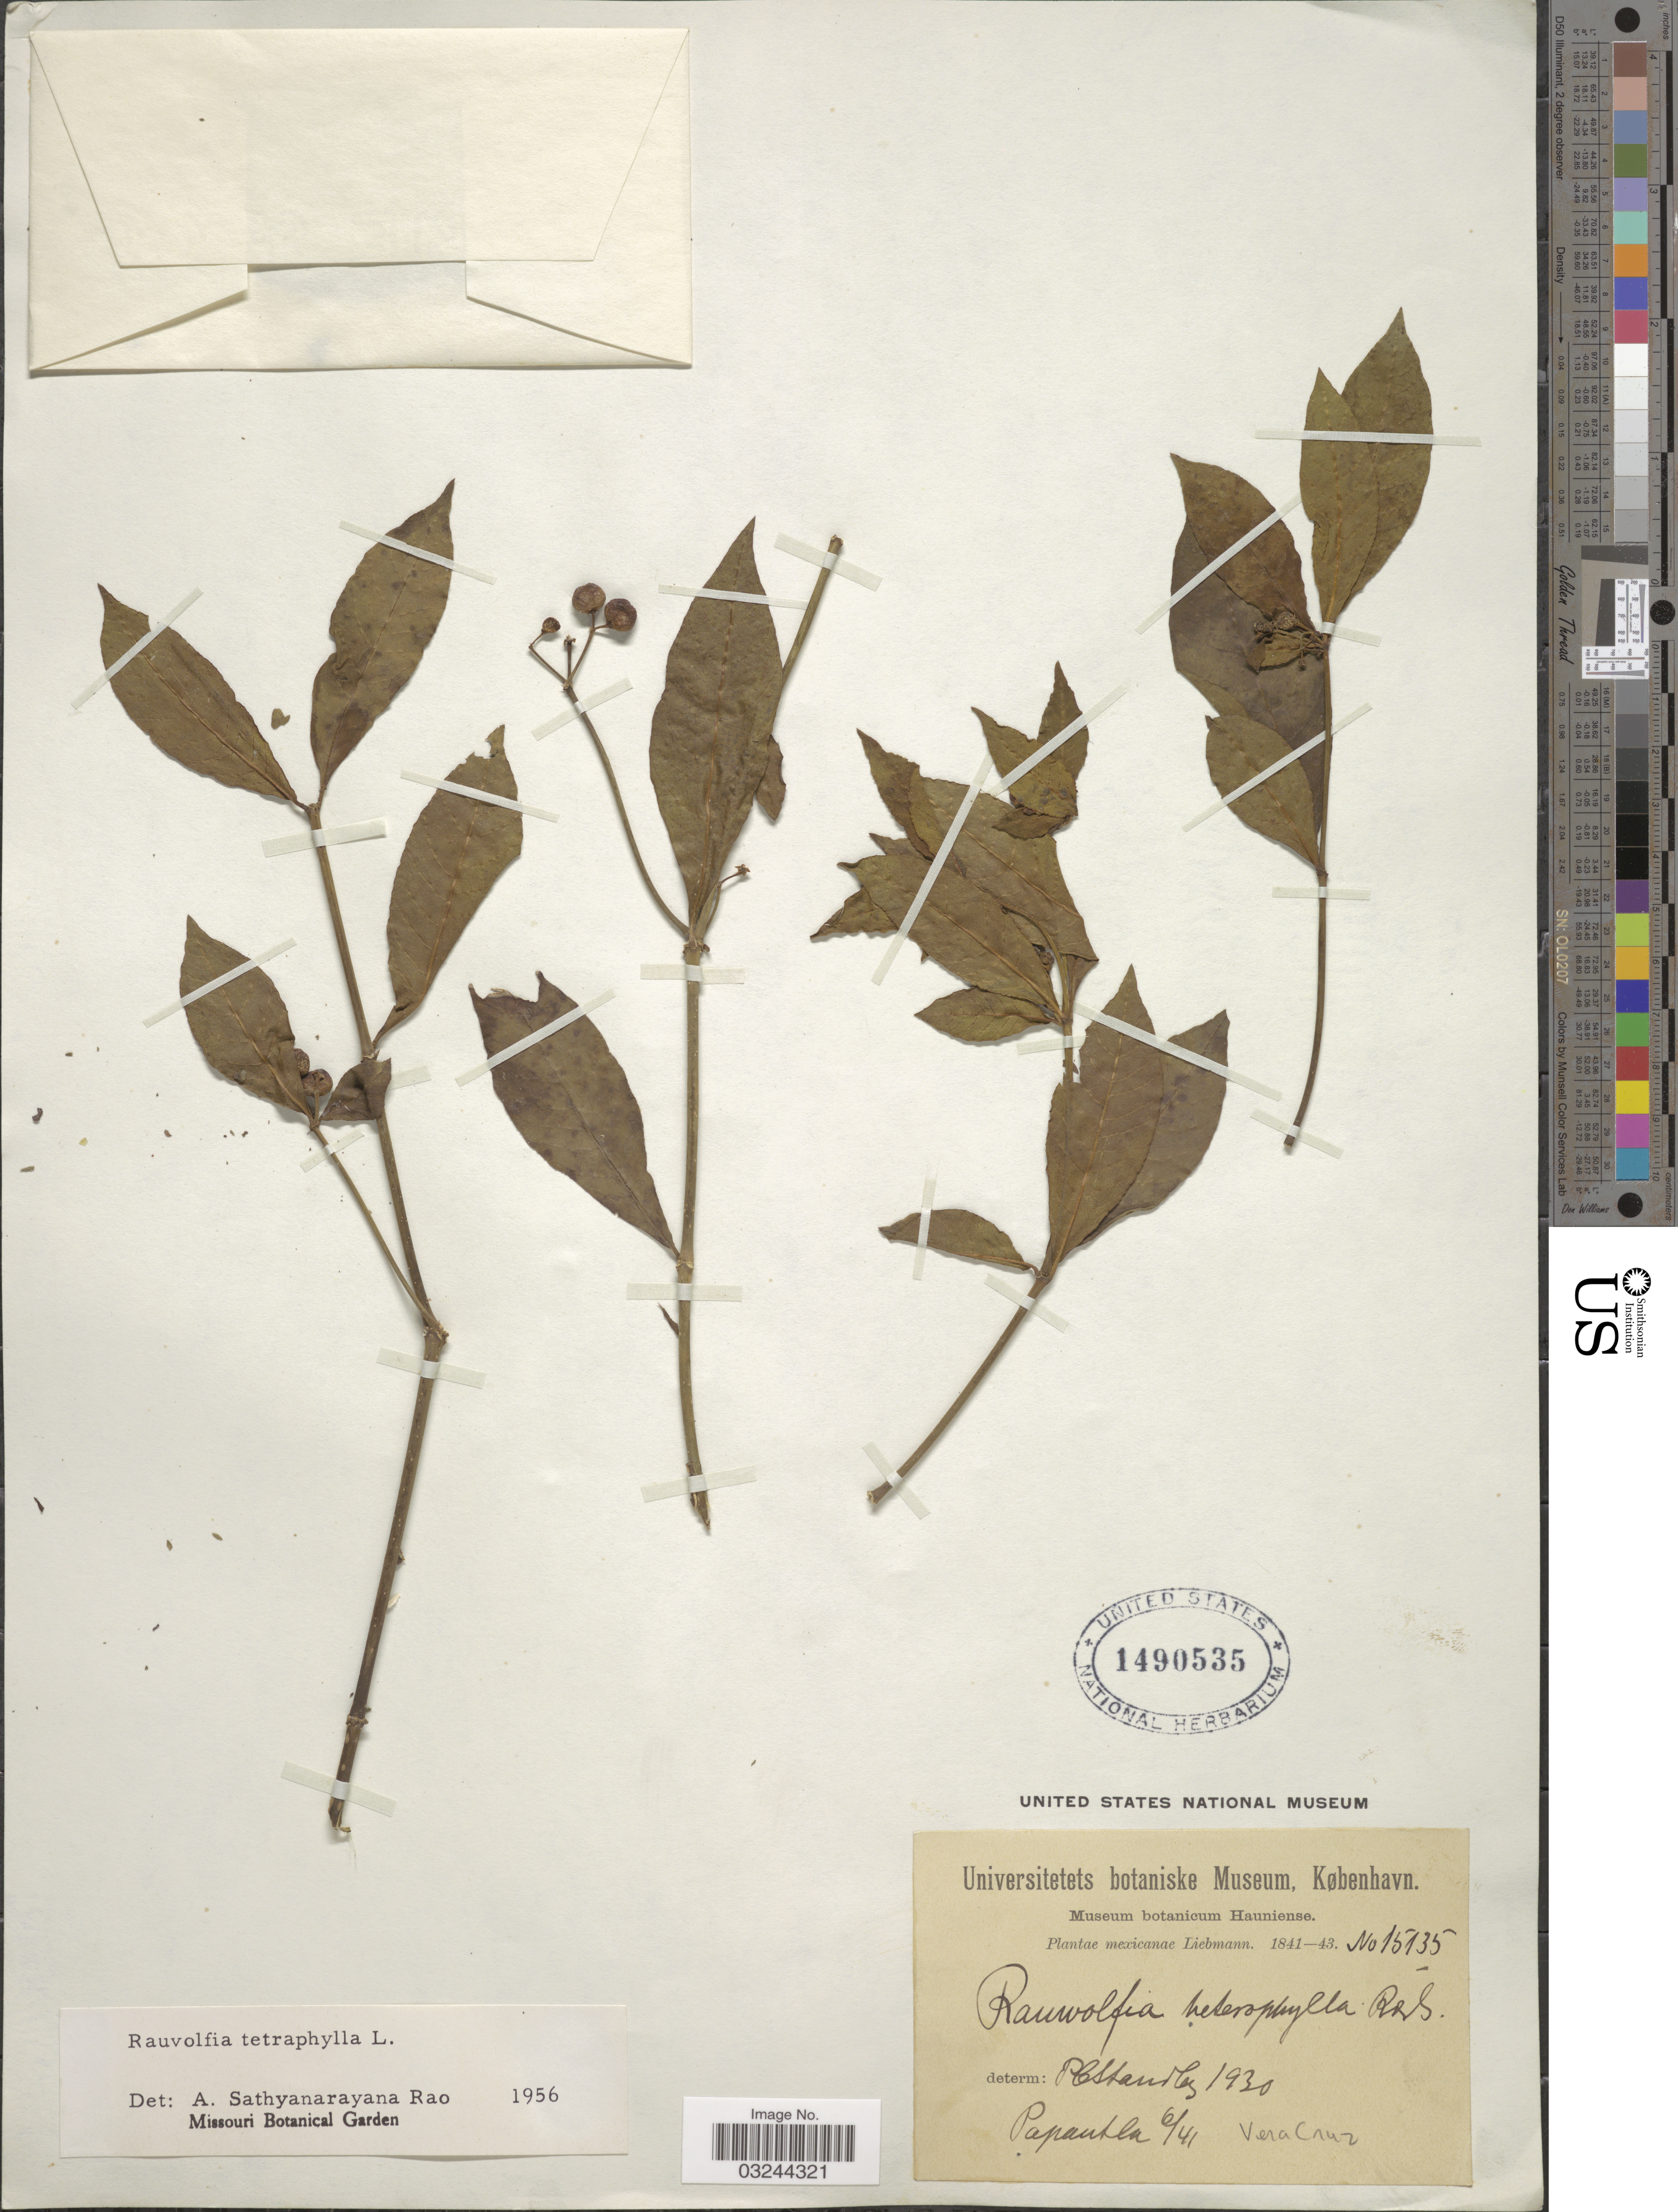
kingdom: Plantae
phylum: Tracheophyta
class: Magnoliopsida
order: Gentianales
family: Apocynaceae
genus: Rauvolfia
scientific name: Rauvolfia tetraphylla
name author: L.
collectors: Liebmann, --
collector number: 15135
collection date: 1841-06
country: Mexico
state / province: Veracruz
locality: Papantla, Veracruz.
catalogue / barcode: US 1490535